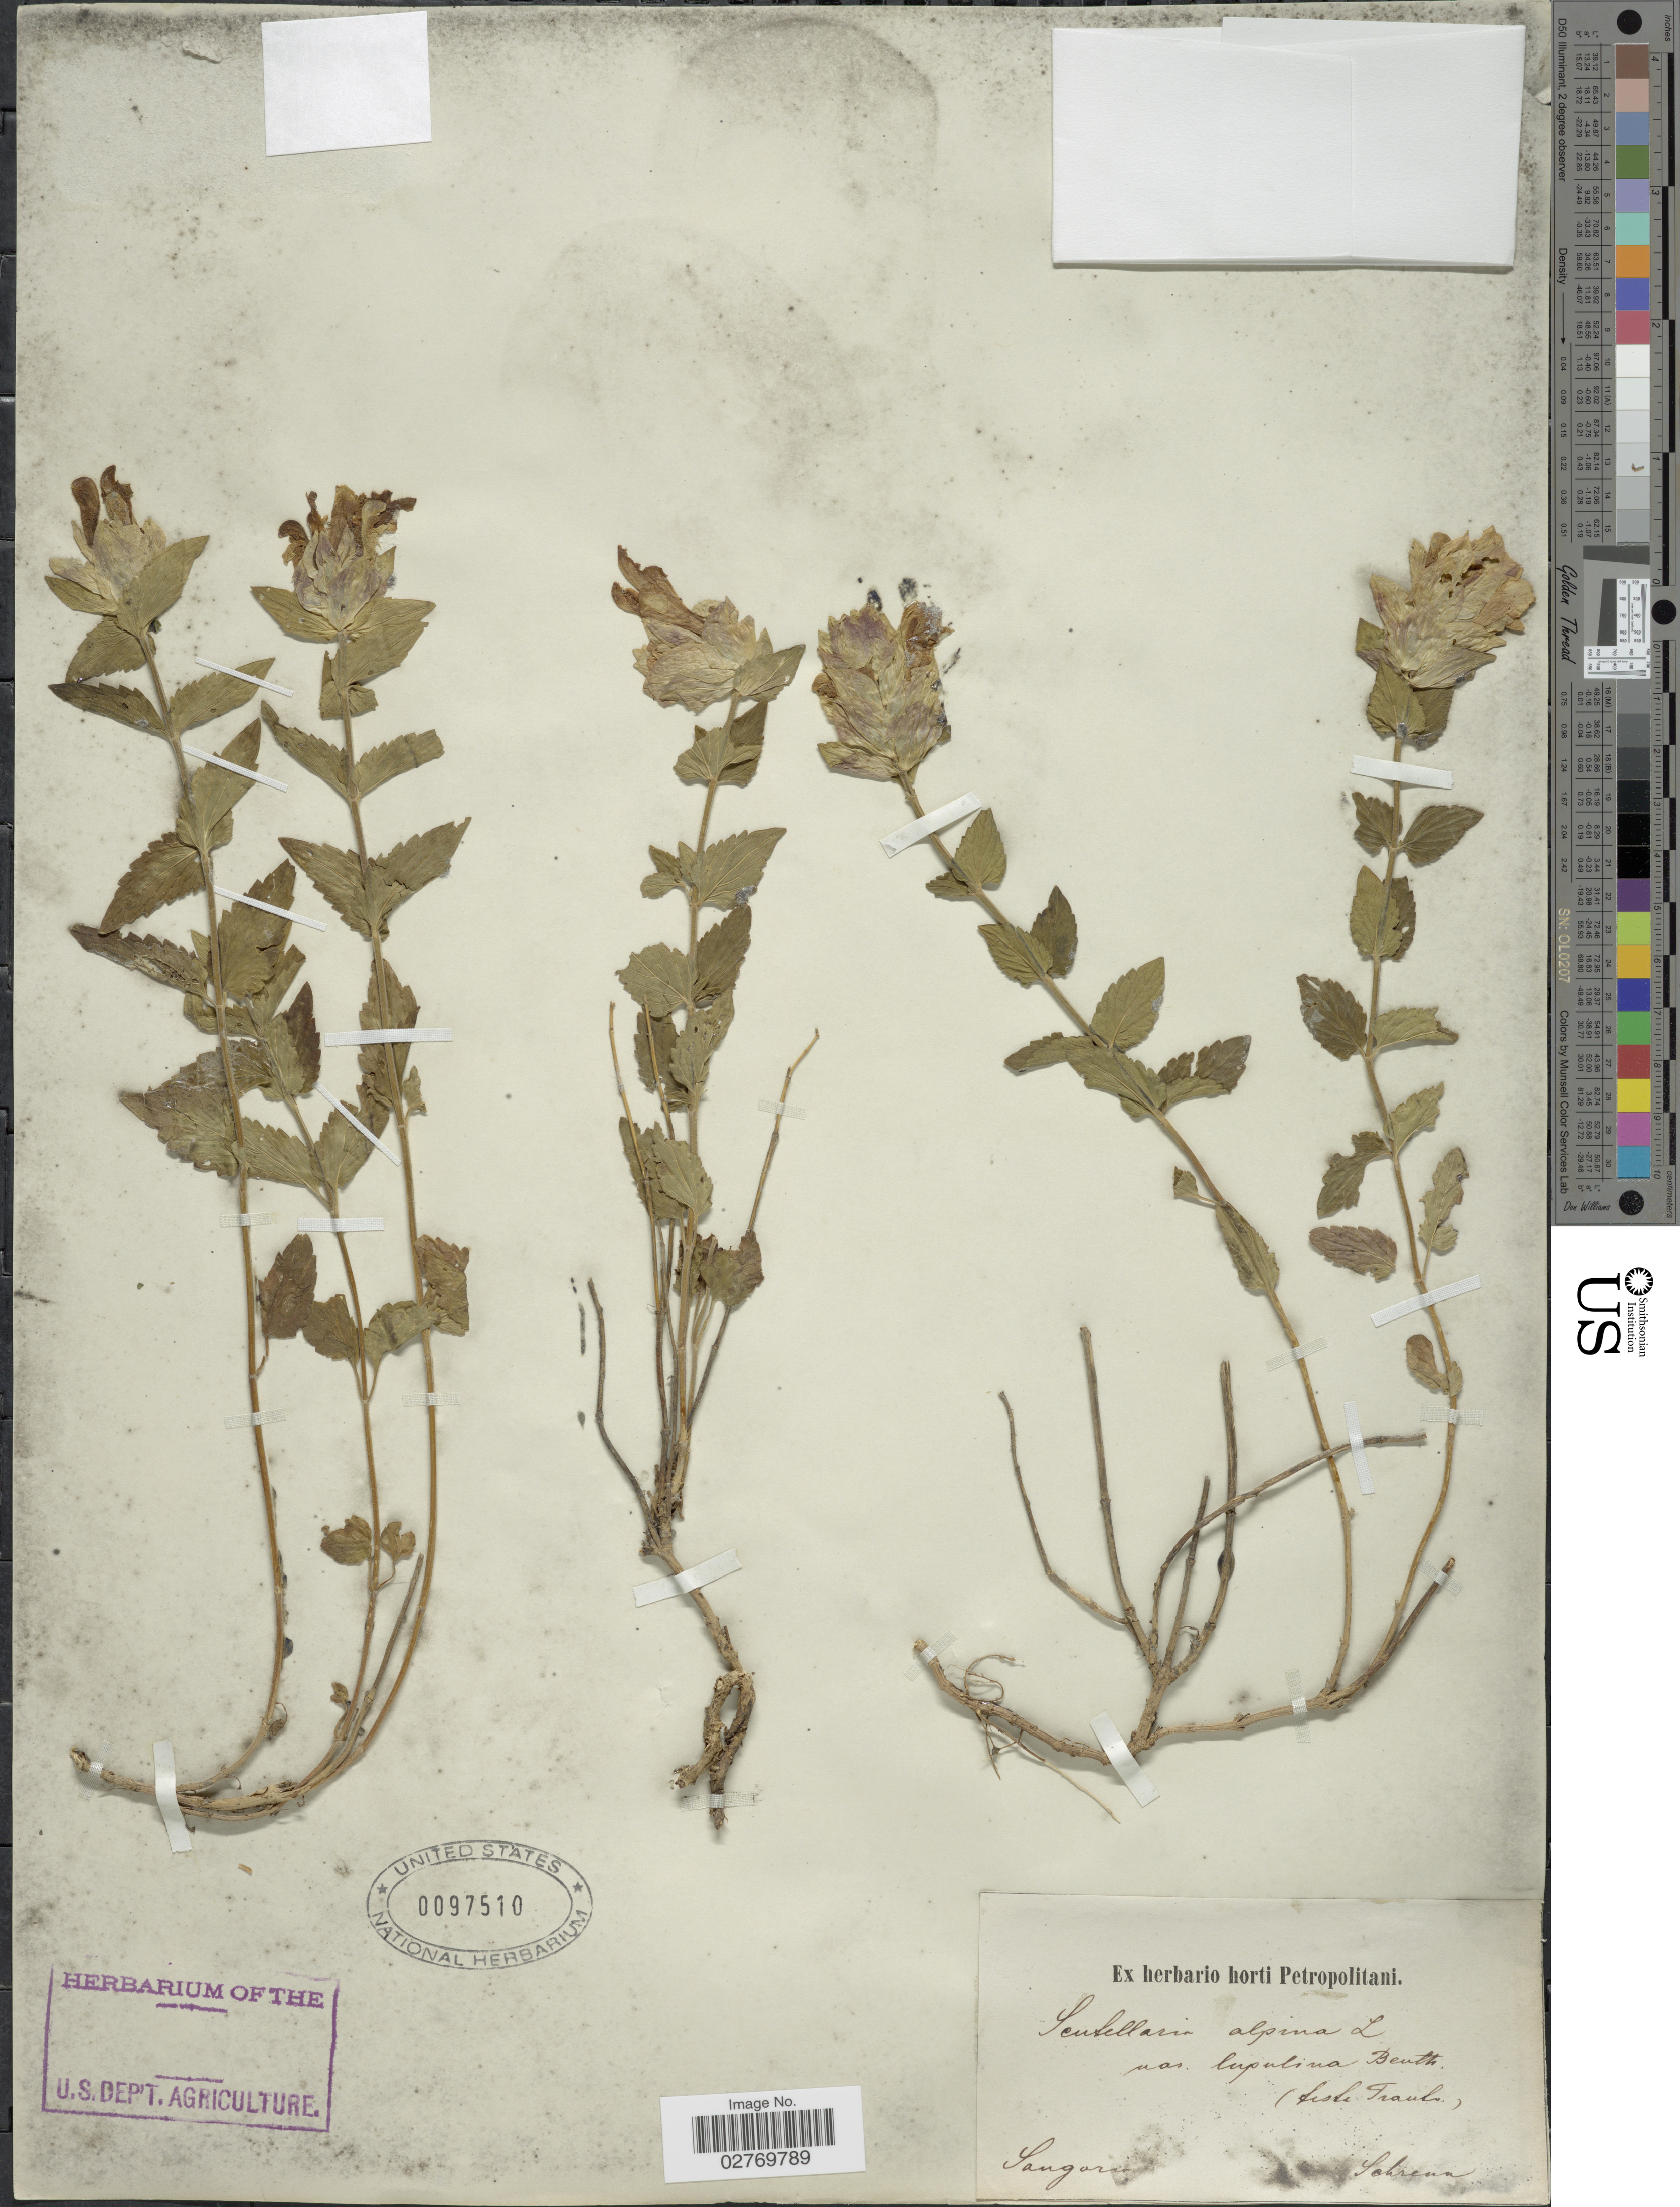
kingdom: Plantae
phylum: Tracheophyta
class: Magnoliopsida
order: Lamiales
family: Lamiaceae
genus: Scutellaria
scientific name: Scutellaria alpina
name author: L.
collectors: A.G. Schrenk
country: Madagascar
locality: Sangoria.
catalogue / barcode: US 97510